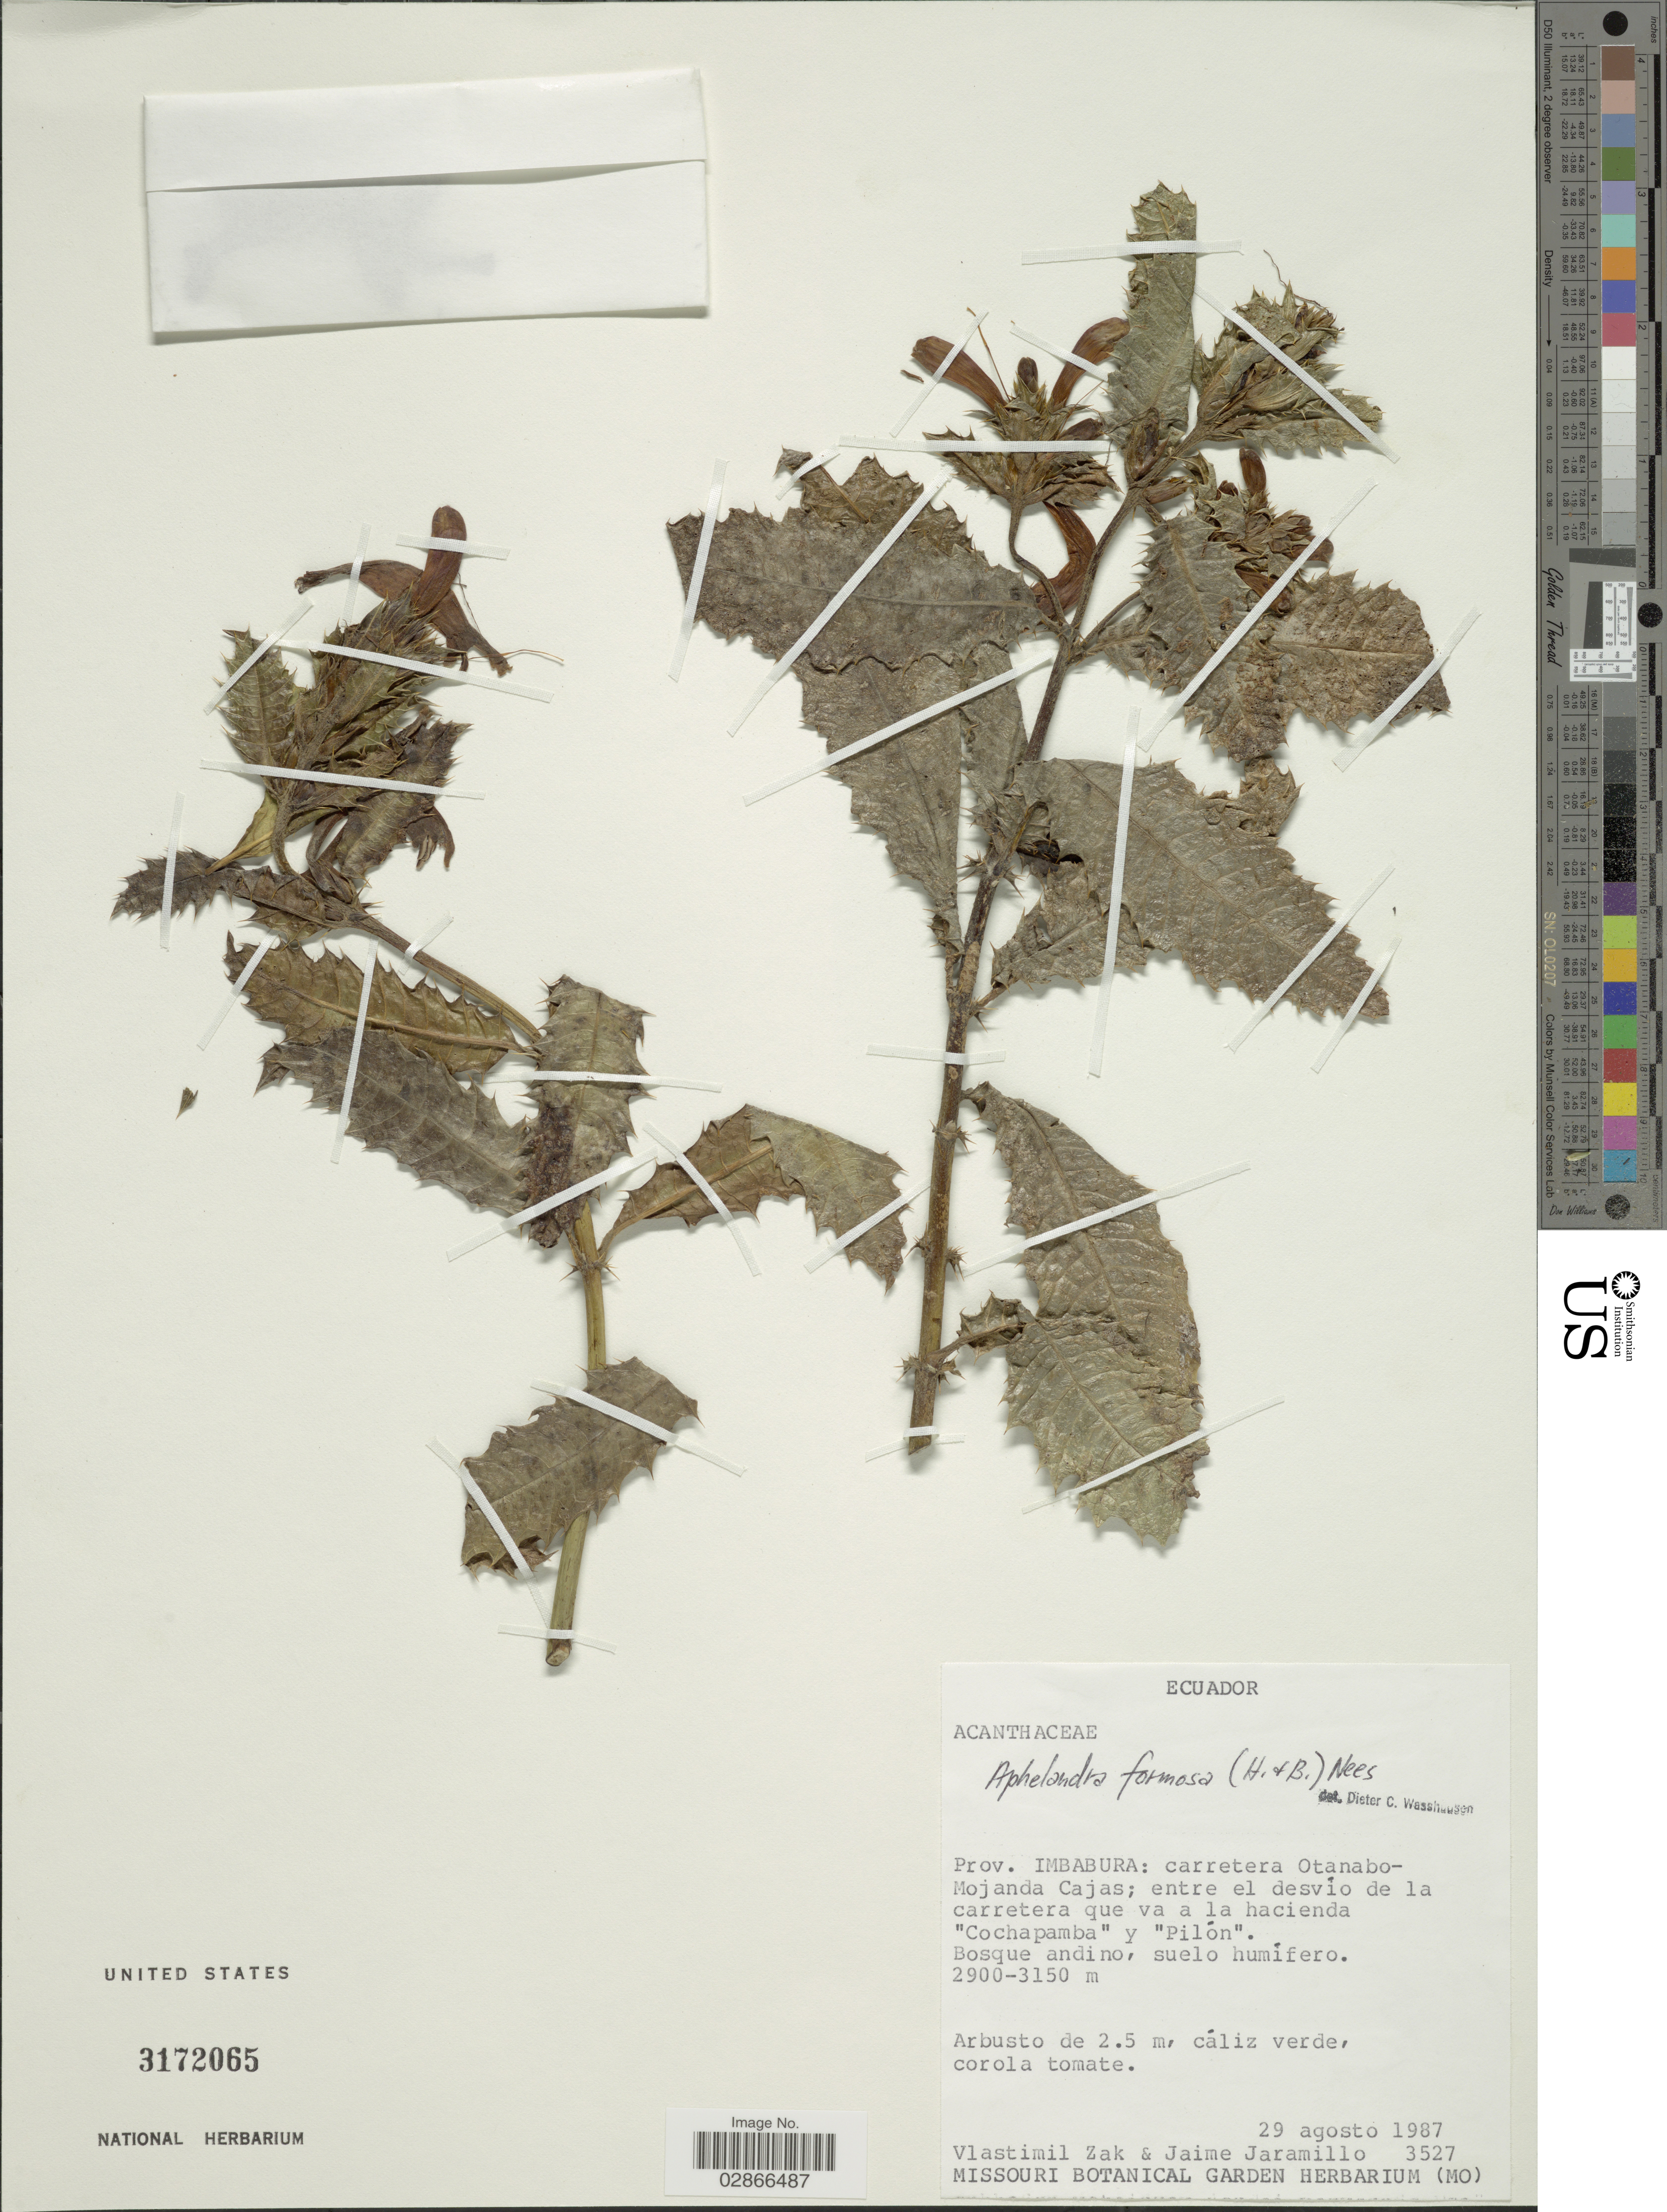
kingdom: Plantae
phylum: Tracheophyta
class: Magnoliopsida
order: Lamiales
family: Acanthaceae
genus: Aphelandra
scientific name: Aphelandra benoistii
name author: Wassh.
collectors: V. Zak & J. Jaramillo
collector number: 3527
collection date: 1987-08-29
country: Ecuador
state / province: Imbabura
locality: Carretera Otanabo-Mojanda Cajas; entre el desvío de la carretera que va a la hacienda "Cochabamba" y "Pilón".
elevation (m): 2900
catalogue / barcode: US 3172065